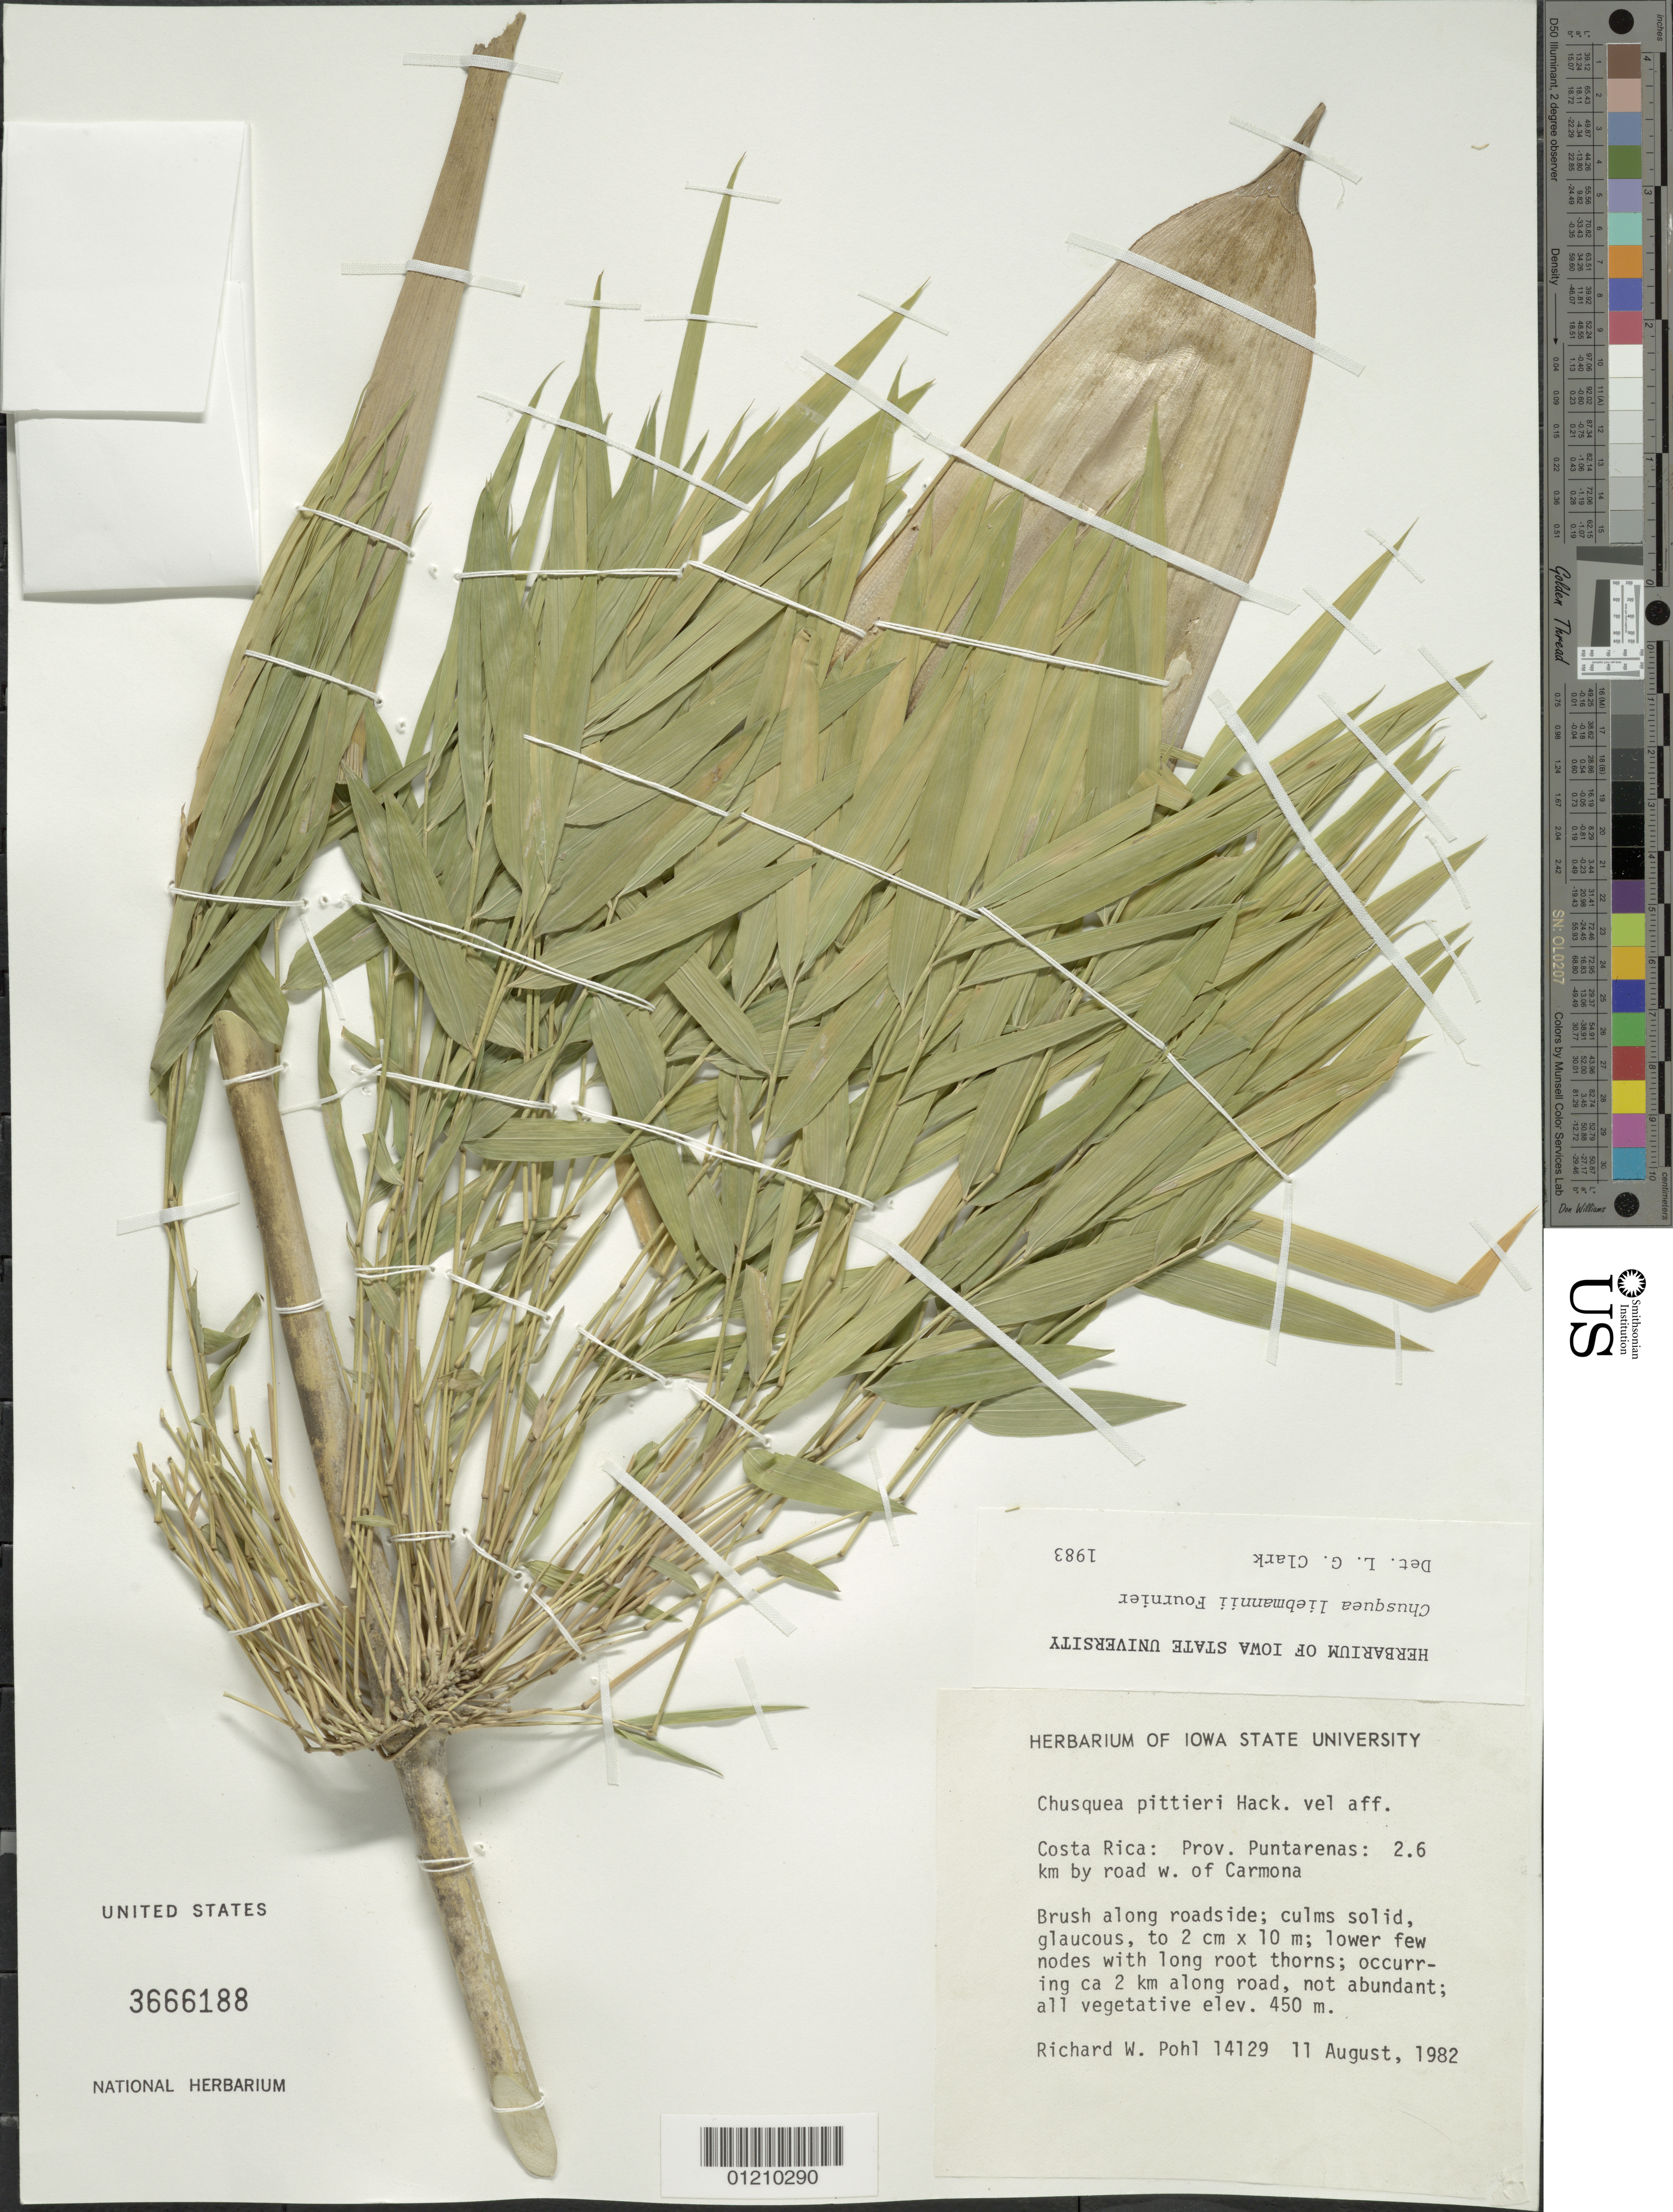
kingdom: Plantae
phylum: Tracheophyta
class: Liliopsida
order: Poales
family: Poaceae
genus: Chusquea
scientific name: Chusquea liebmannii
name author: E. Fourn.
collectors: R. W. Pohl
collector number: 14129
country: Costa Rica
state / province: Puntarenas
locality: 2.5 km by road W. of Carmona.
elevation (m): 450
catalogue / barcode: US 3666188